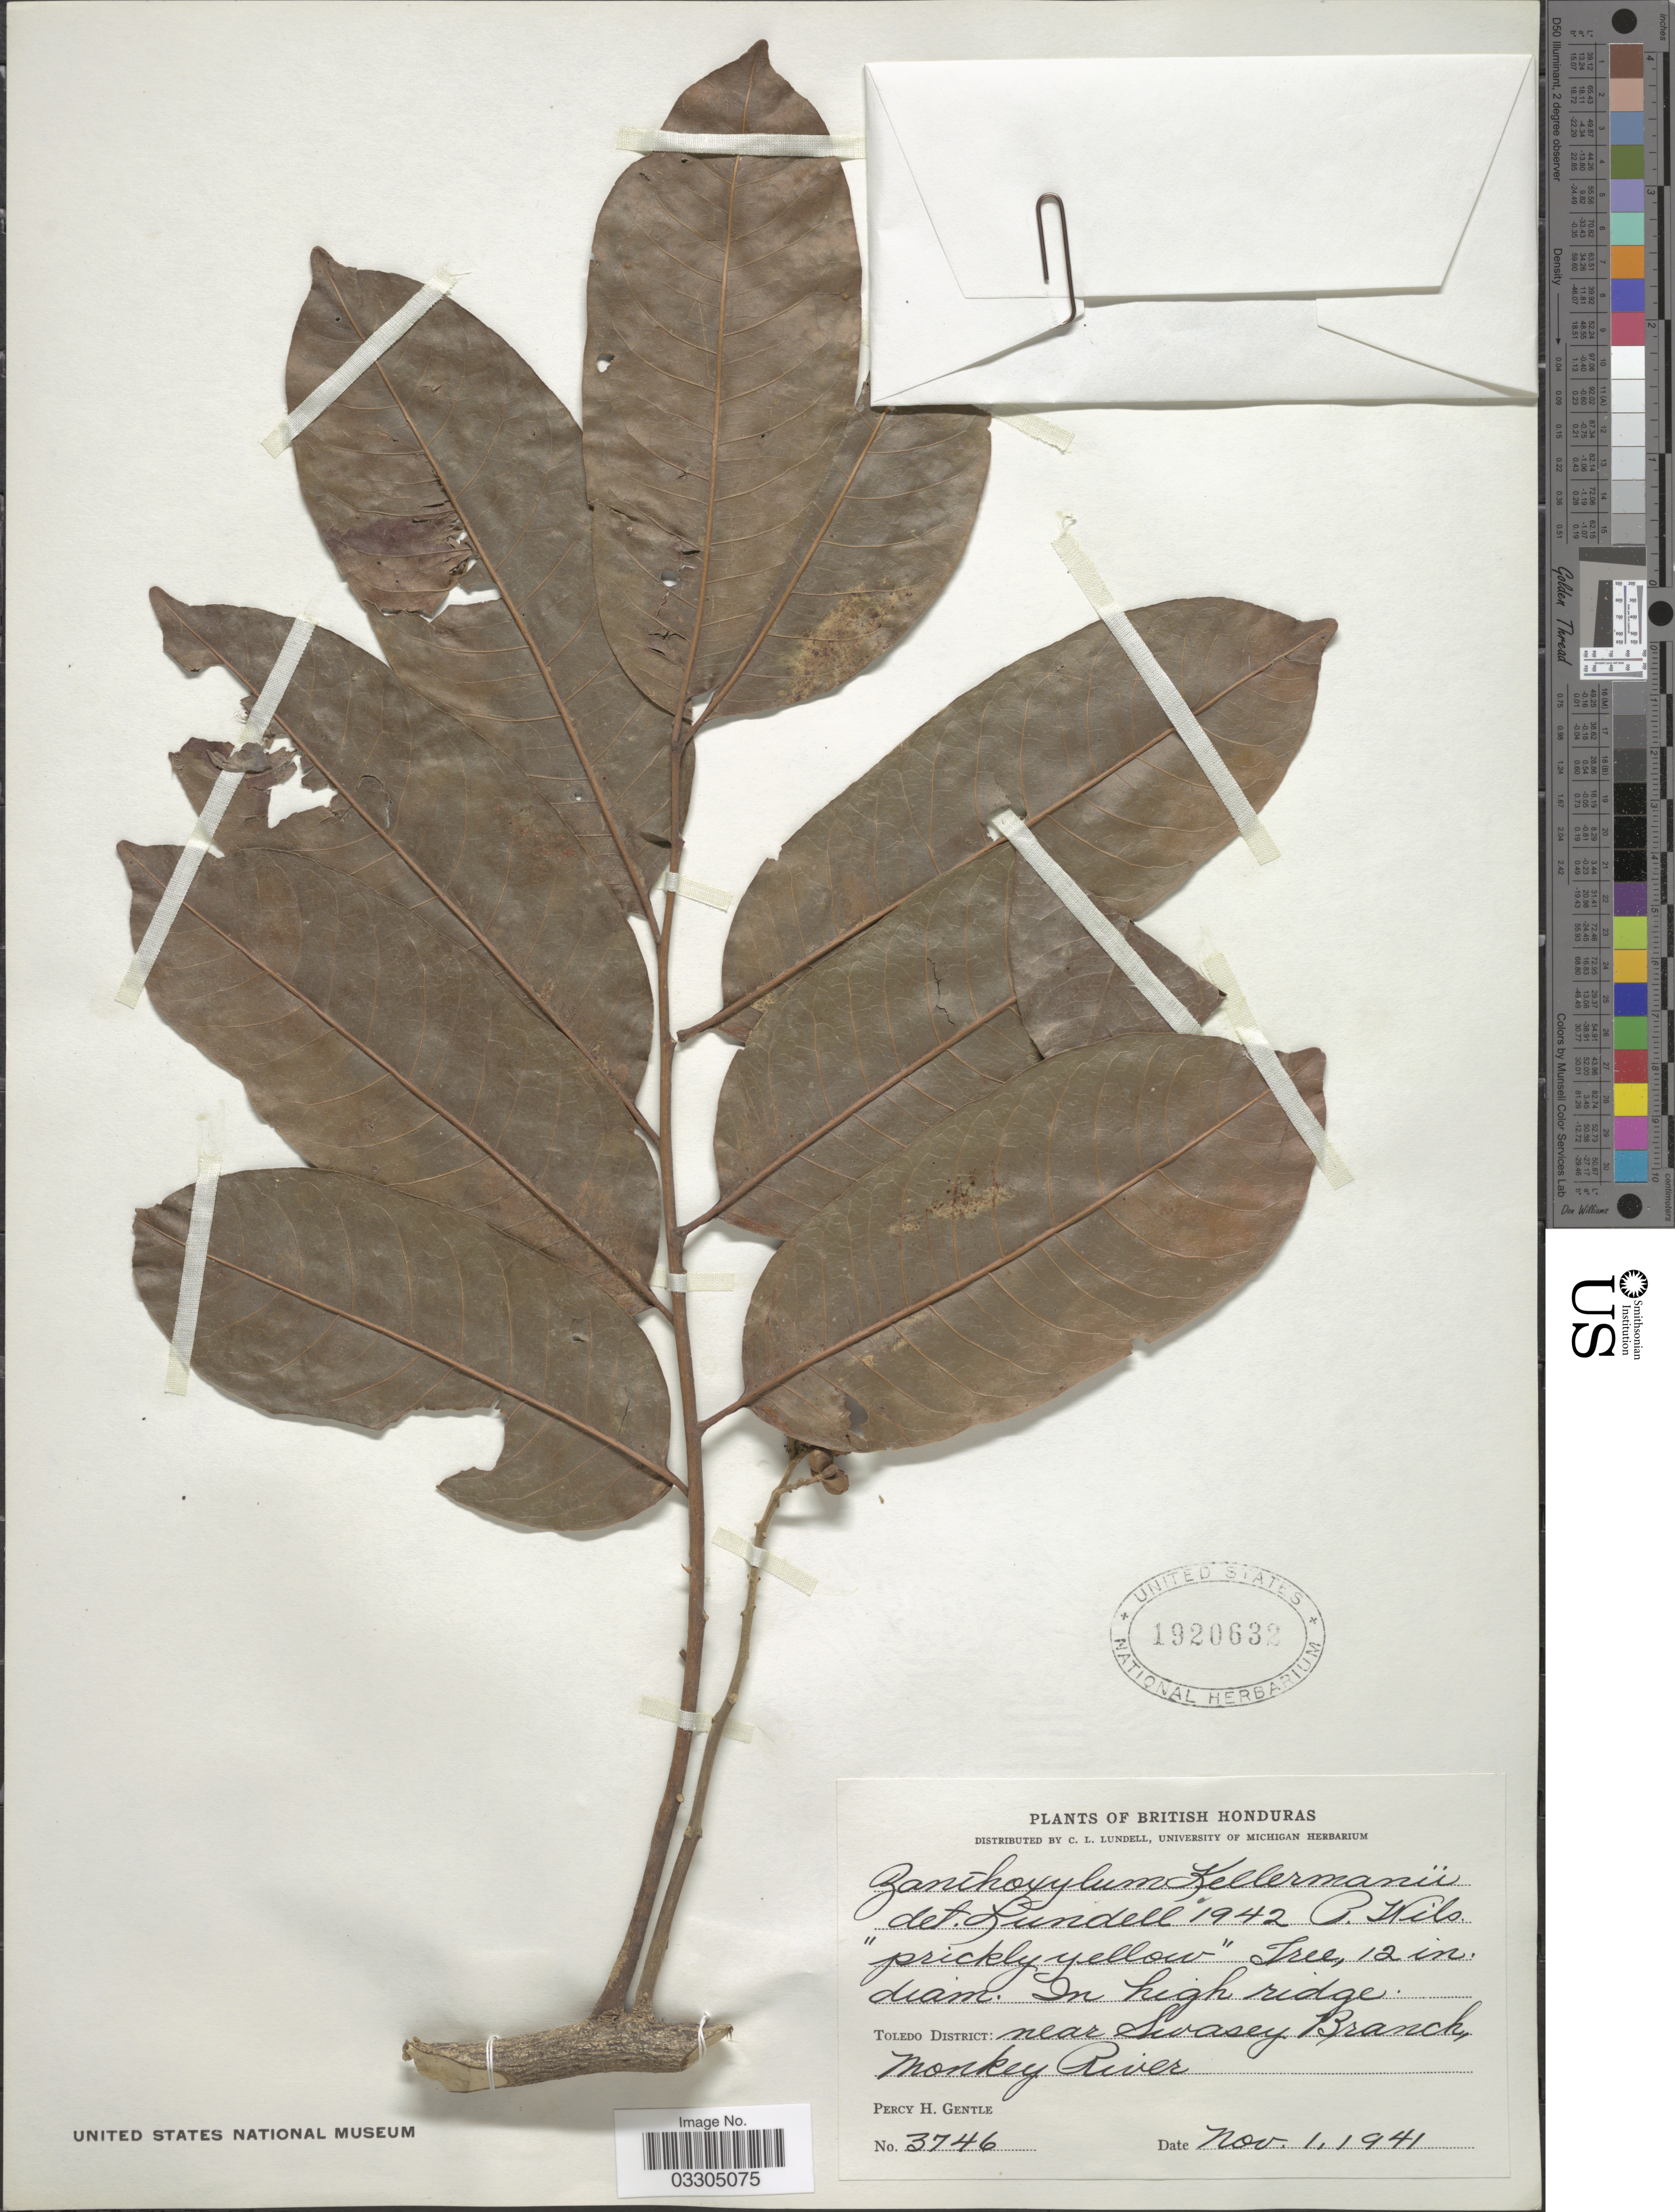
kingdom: Plantae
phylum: Tracheophyta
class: Magnoliopsida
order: Sapindales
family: Rutaceae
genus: Zanthoxylum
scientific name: Zanthoxylum kellermanii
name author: P. Wilson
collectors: P. H. Gentle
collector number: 3746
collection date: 1941-11-01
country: Belize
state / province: Toledo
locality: British Honduras, Toledo District: near Swasey Branch, Monkey River.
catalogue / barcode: US 1920632